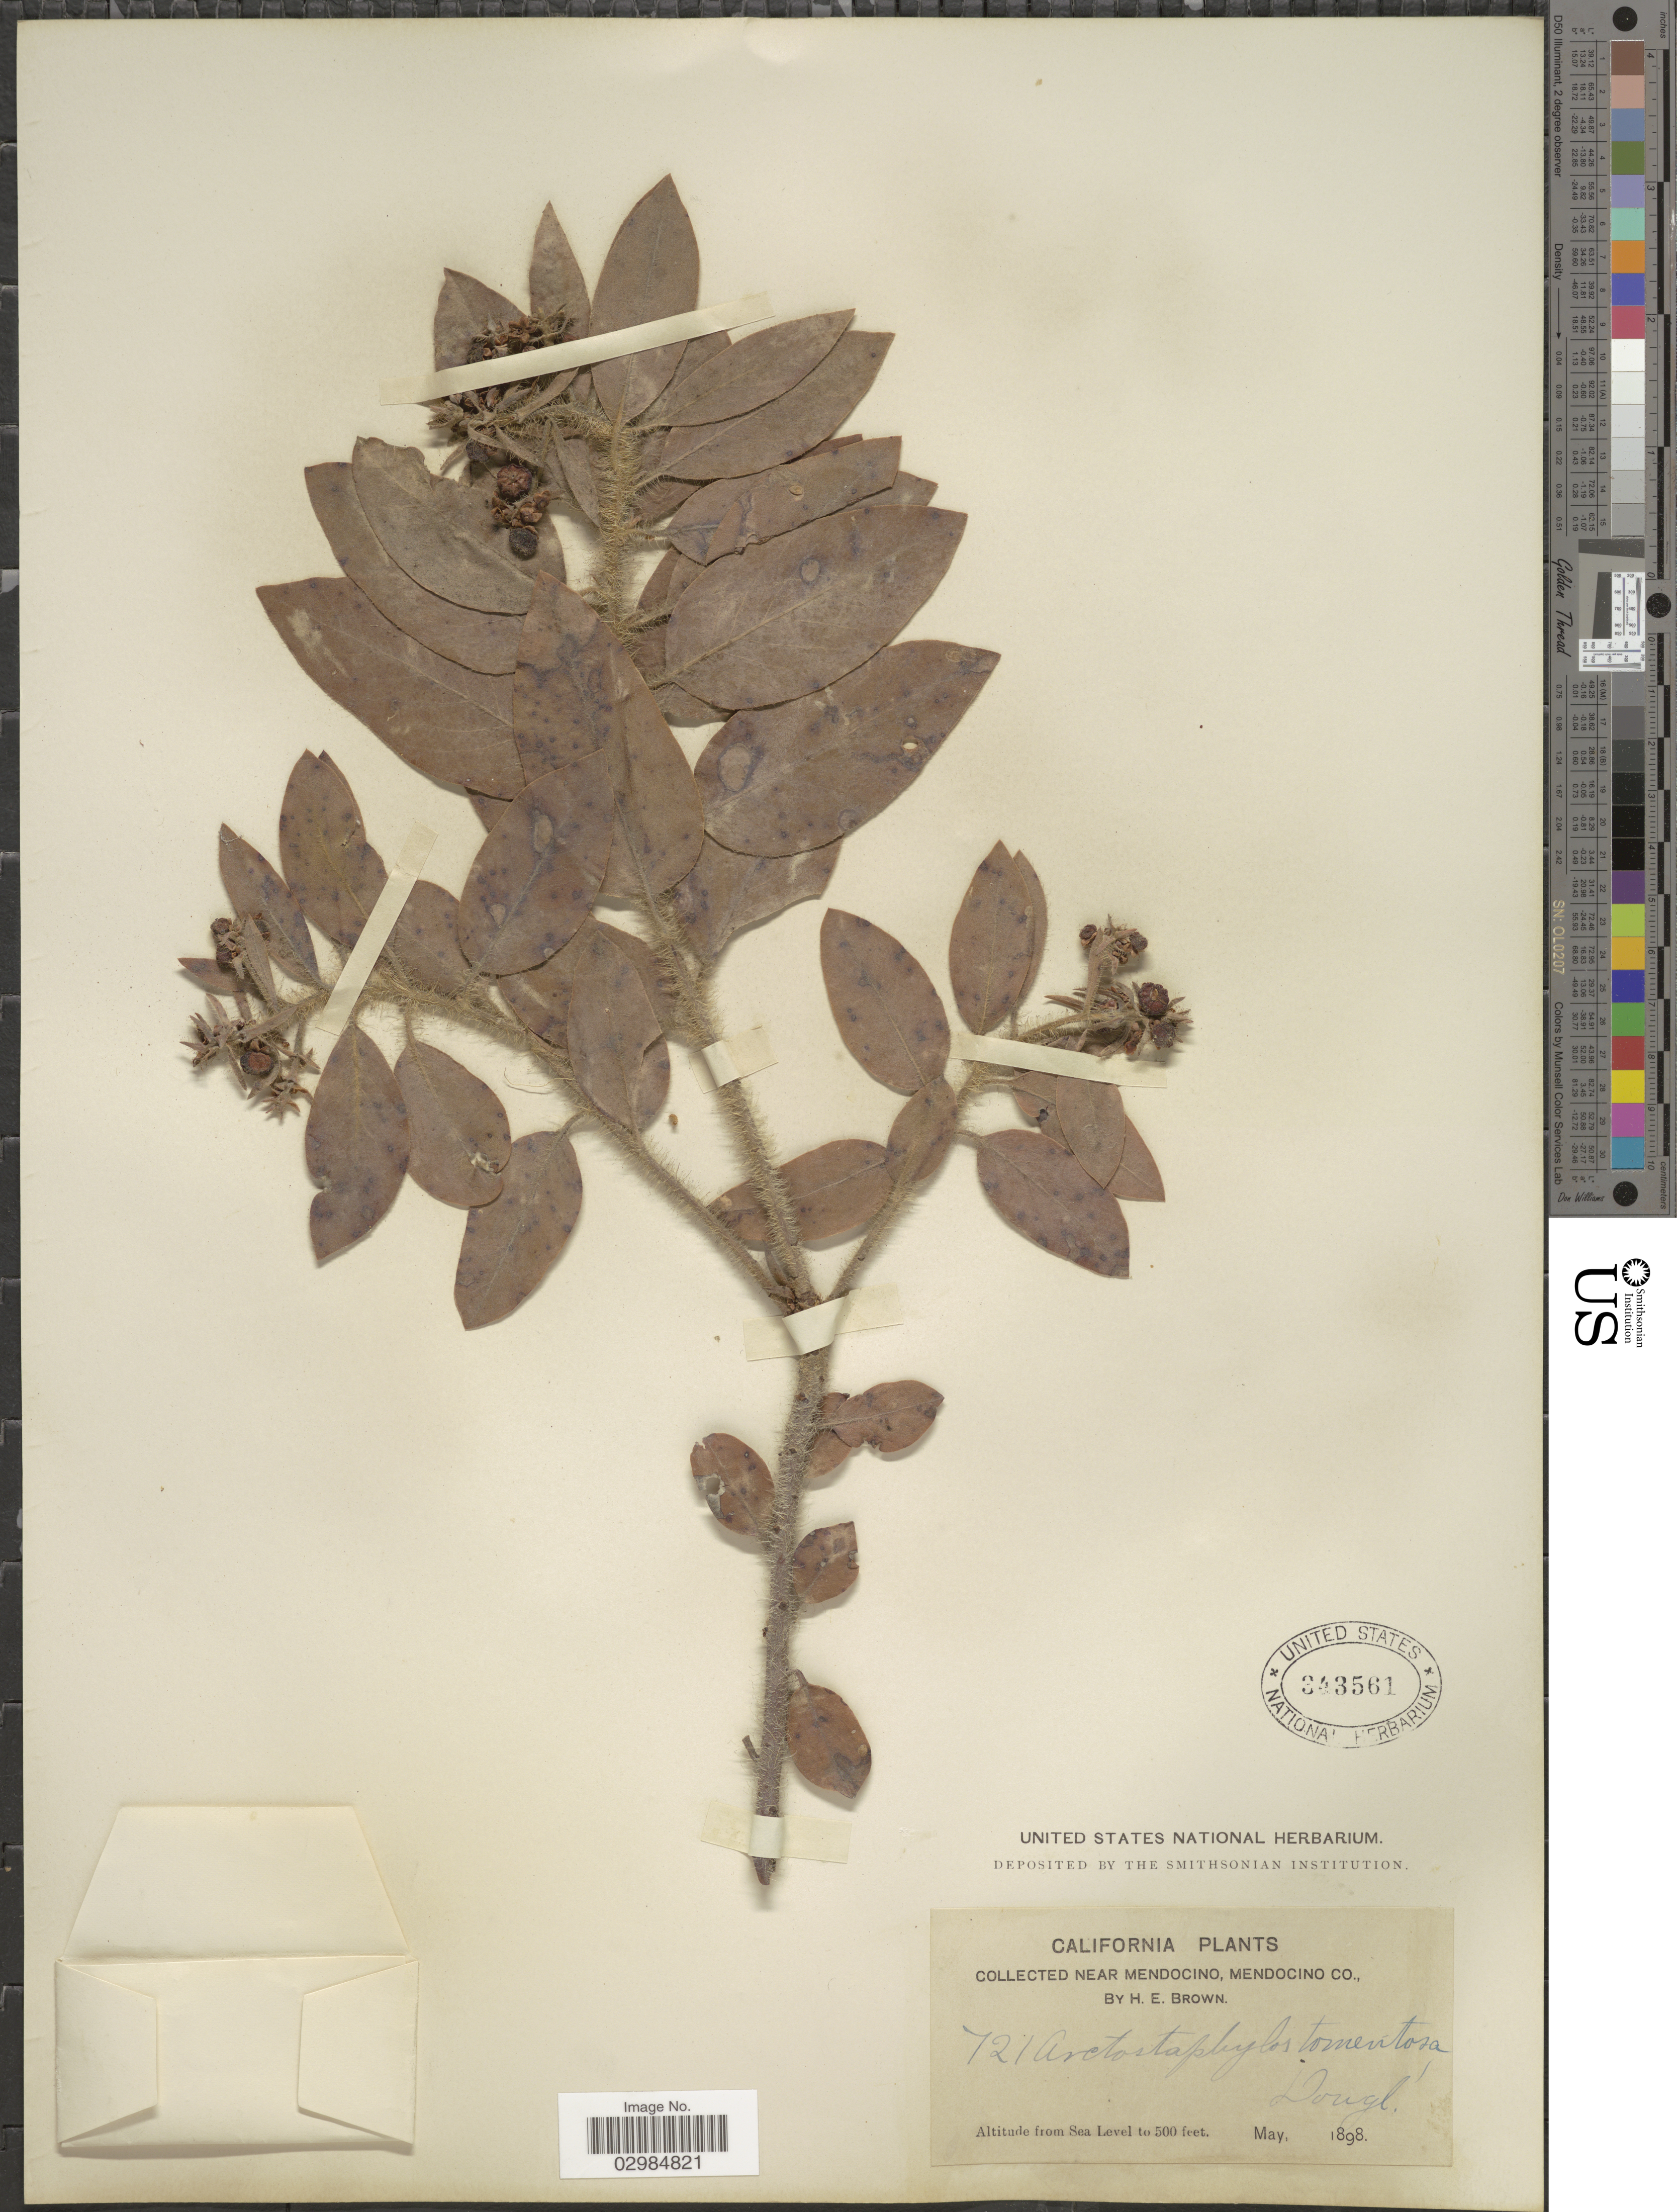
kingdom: Plantae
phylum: Tracheophyta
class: Magnoliopsida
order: Ericales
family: Ericaceae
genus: Arctostaphylos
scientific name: Arctostaphylos tomentosa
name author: (Pursh) Lindl.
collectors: H. E. Brown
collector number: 721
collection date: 1898-05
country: United States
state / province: California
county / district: Mendocino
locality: Near Mendocino, Mendocino Co.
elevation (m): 152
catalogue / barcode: US 343561